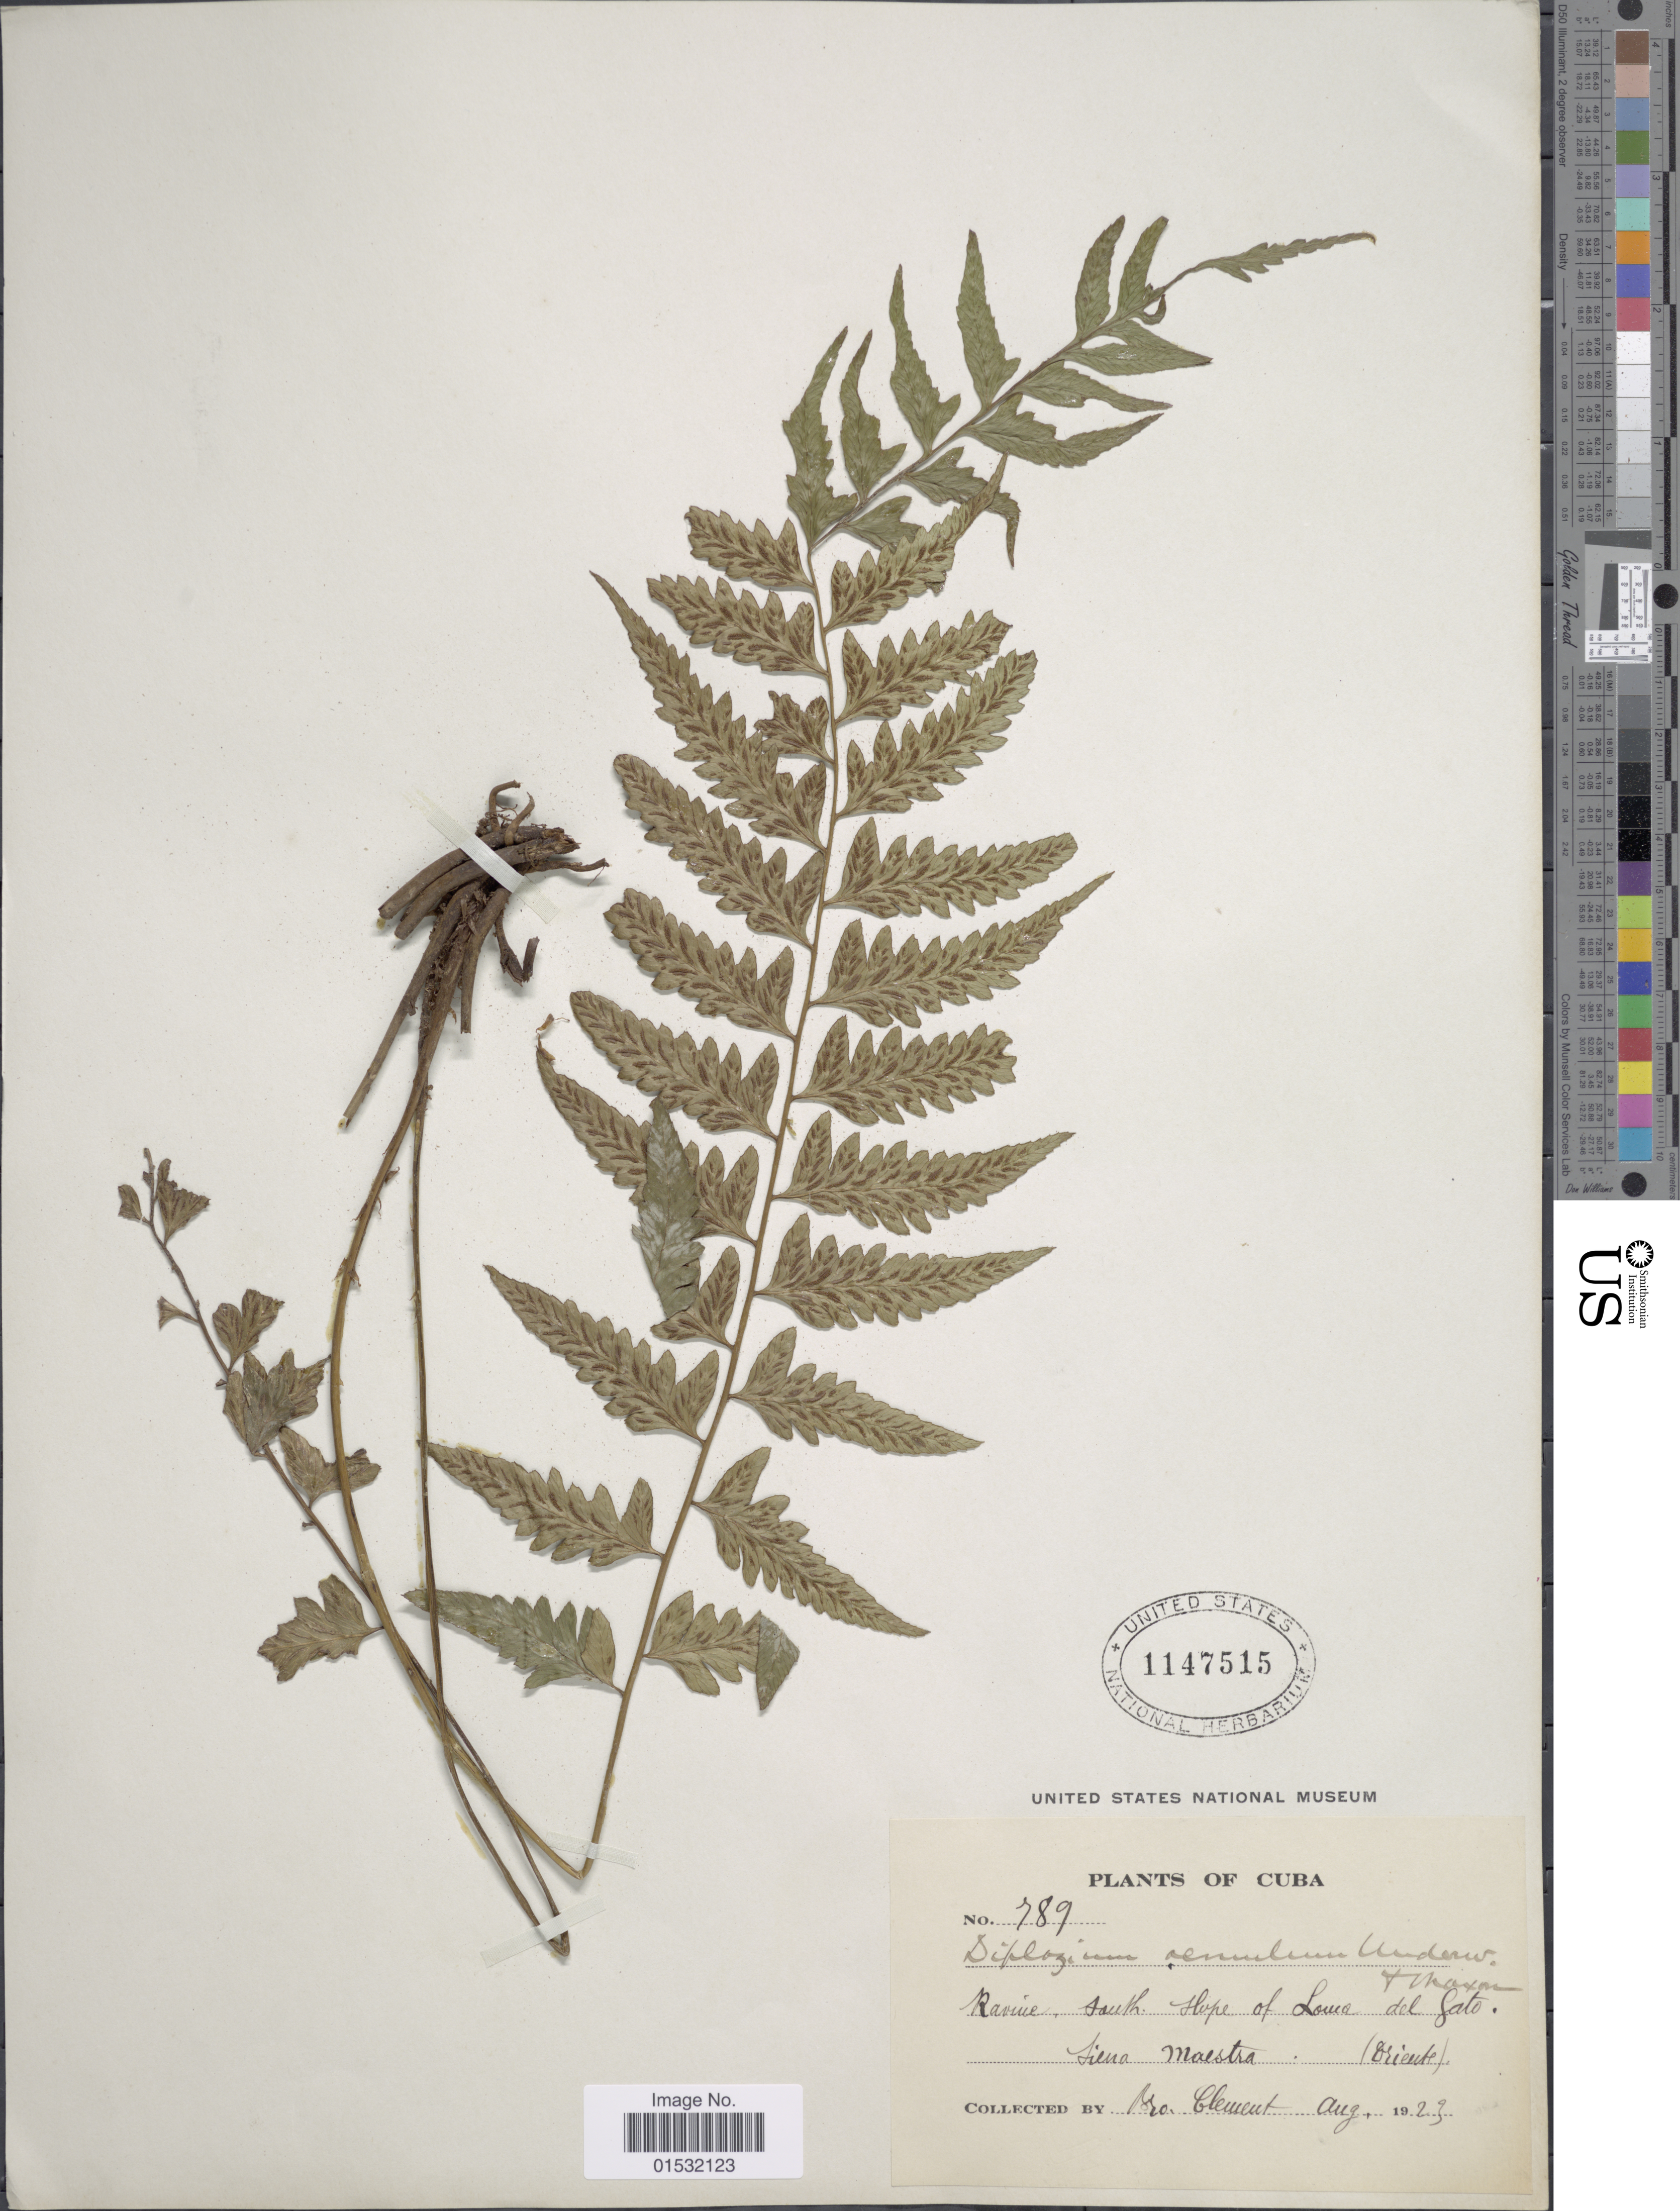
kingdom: Plantae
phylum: Tracheophyta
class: Polypodiopsida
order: Polypodiales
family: Athyriaceae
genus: Diplazium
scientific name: Diplazium cristatum x D. unilobum (Poir.) Hieron.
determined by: Sánchez, C.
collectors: B. Clement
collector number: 789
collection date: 1923-08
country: Cuba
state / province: Oriente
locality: South slope of Loma del Gato. Sierra Maestra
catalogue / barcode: US 1147515